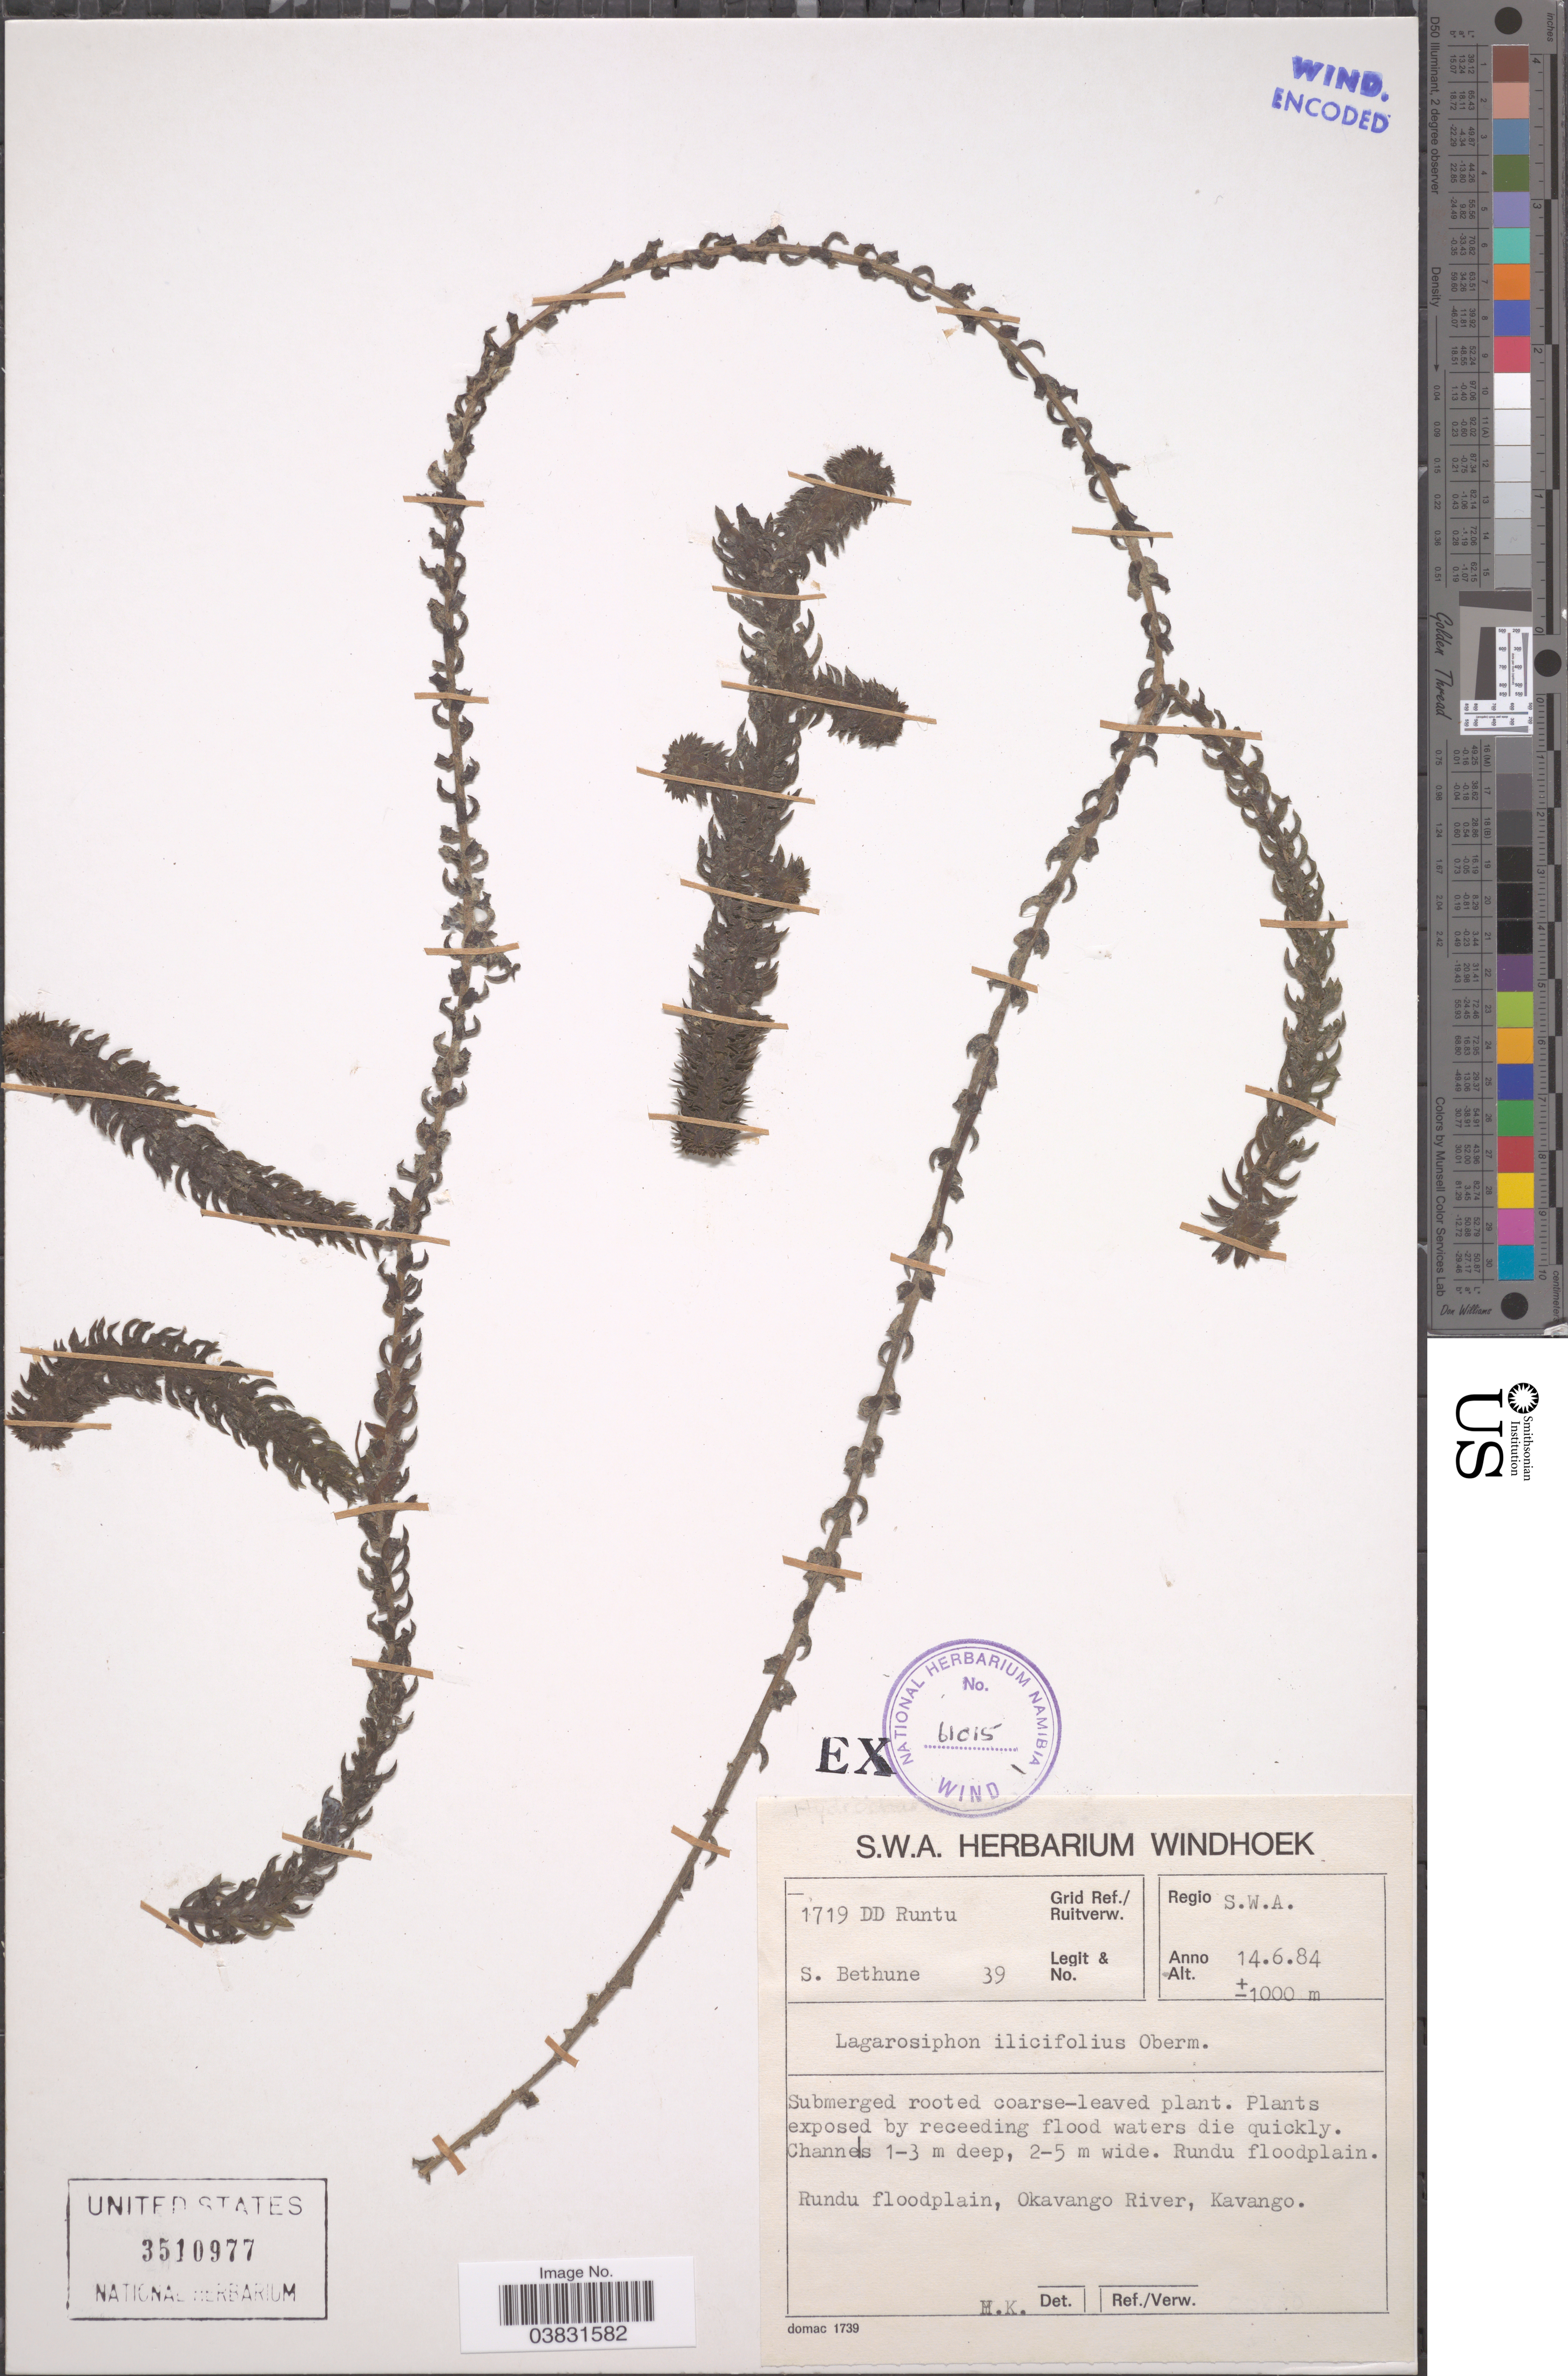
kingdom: Plantae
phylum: Tracheophyta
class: Liliopsida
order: Alismatales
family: Hydrocharitaceae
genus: Lagarosiphon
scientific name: Lagarosiphon ilicifolius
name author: Oberm.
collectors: S. Bethune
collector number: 39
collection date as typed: Transcribed d/m/y: 14/6/84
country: Namibia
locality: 1719 DD Runtu GridRef./Ruitverw. Regio S.W.A. Rundu floodplain, Okavango River, Kavango.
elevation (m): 1000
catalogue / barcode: US 3510977